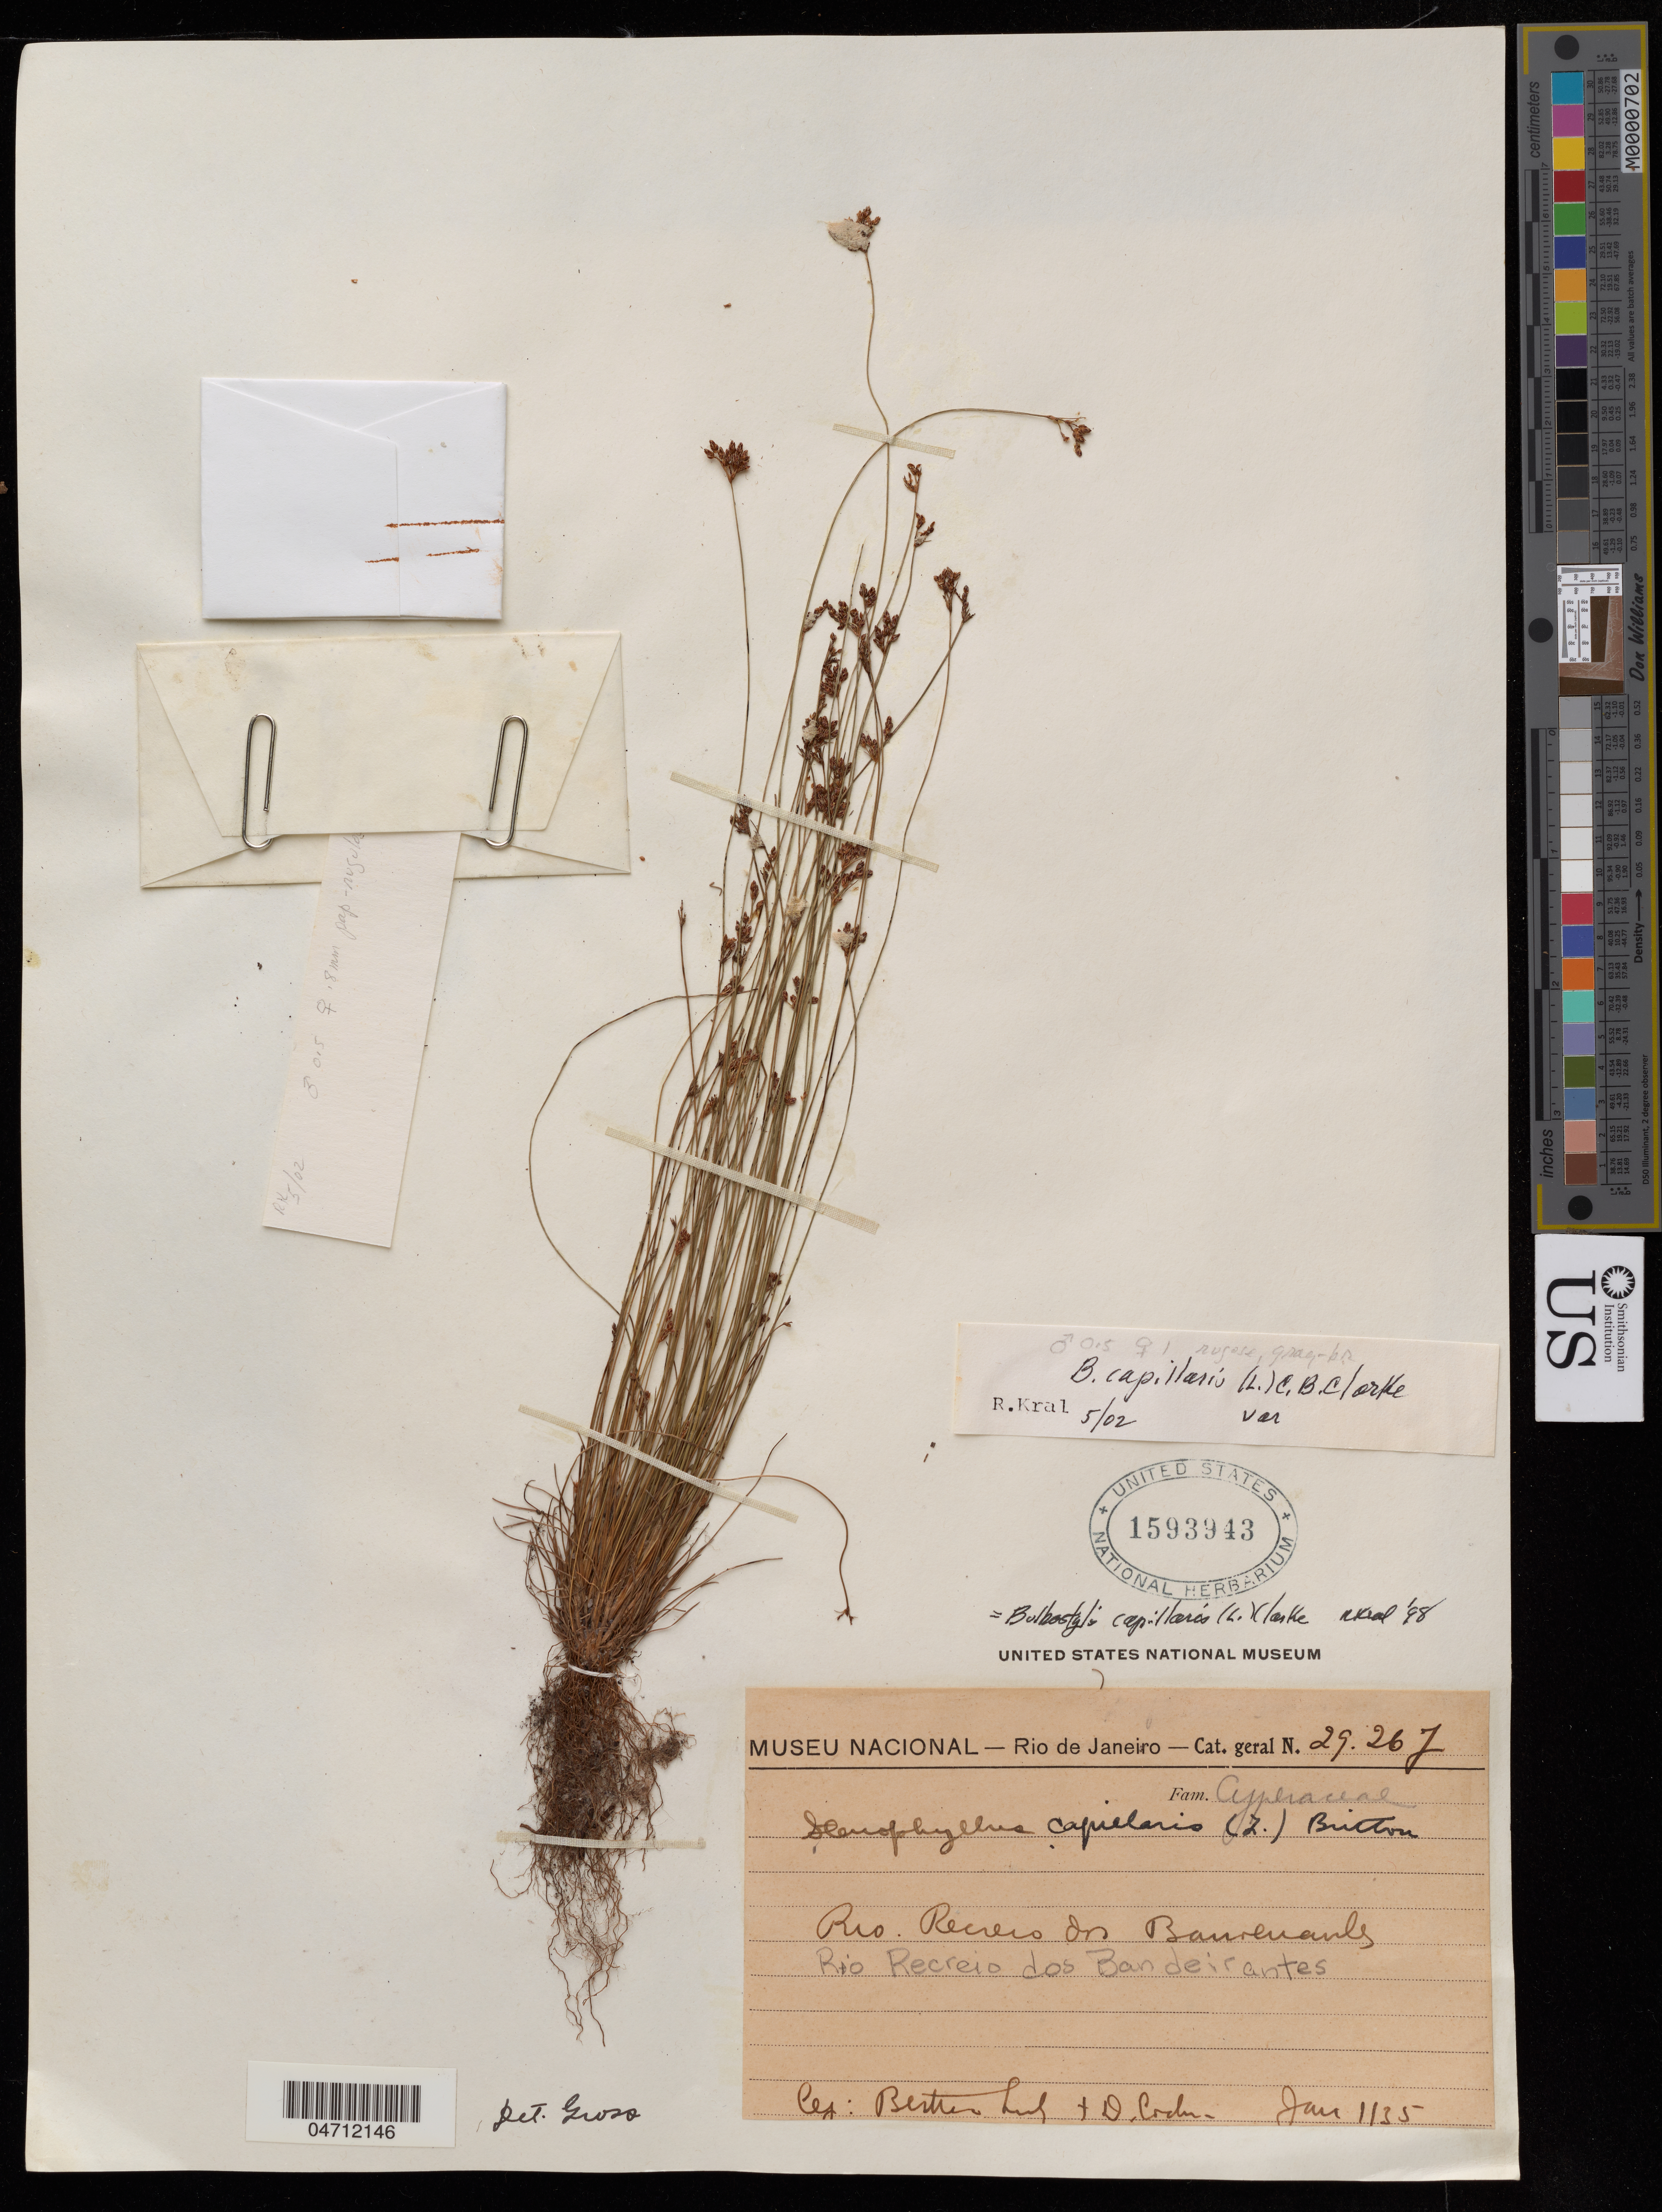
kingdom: Plantae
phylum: Tracheophyta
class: Liliopsida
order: Poales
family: Cyperaceae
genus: Bulbostylis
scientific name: Bulbostylis capillaris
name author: (L.) Kunth ex C.B. Clarke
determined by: Kral, Robert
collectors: unk.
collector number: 29267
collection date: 1935-01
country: Brazil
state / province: Rio de Janeiro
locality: Rio Recreio dos Bandeirantes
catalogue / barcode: US 1593943